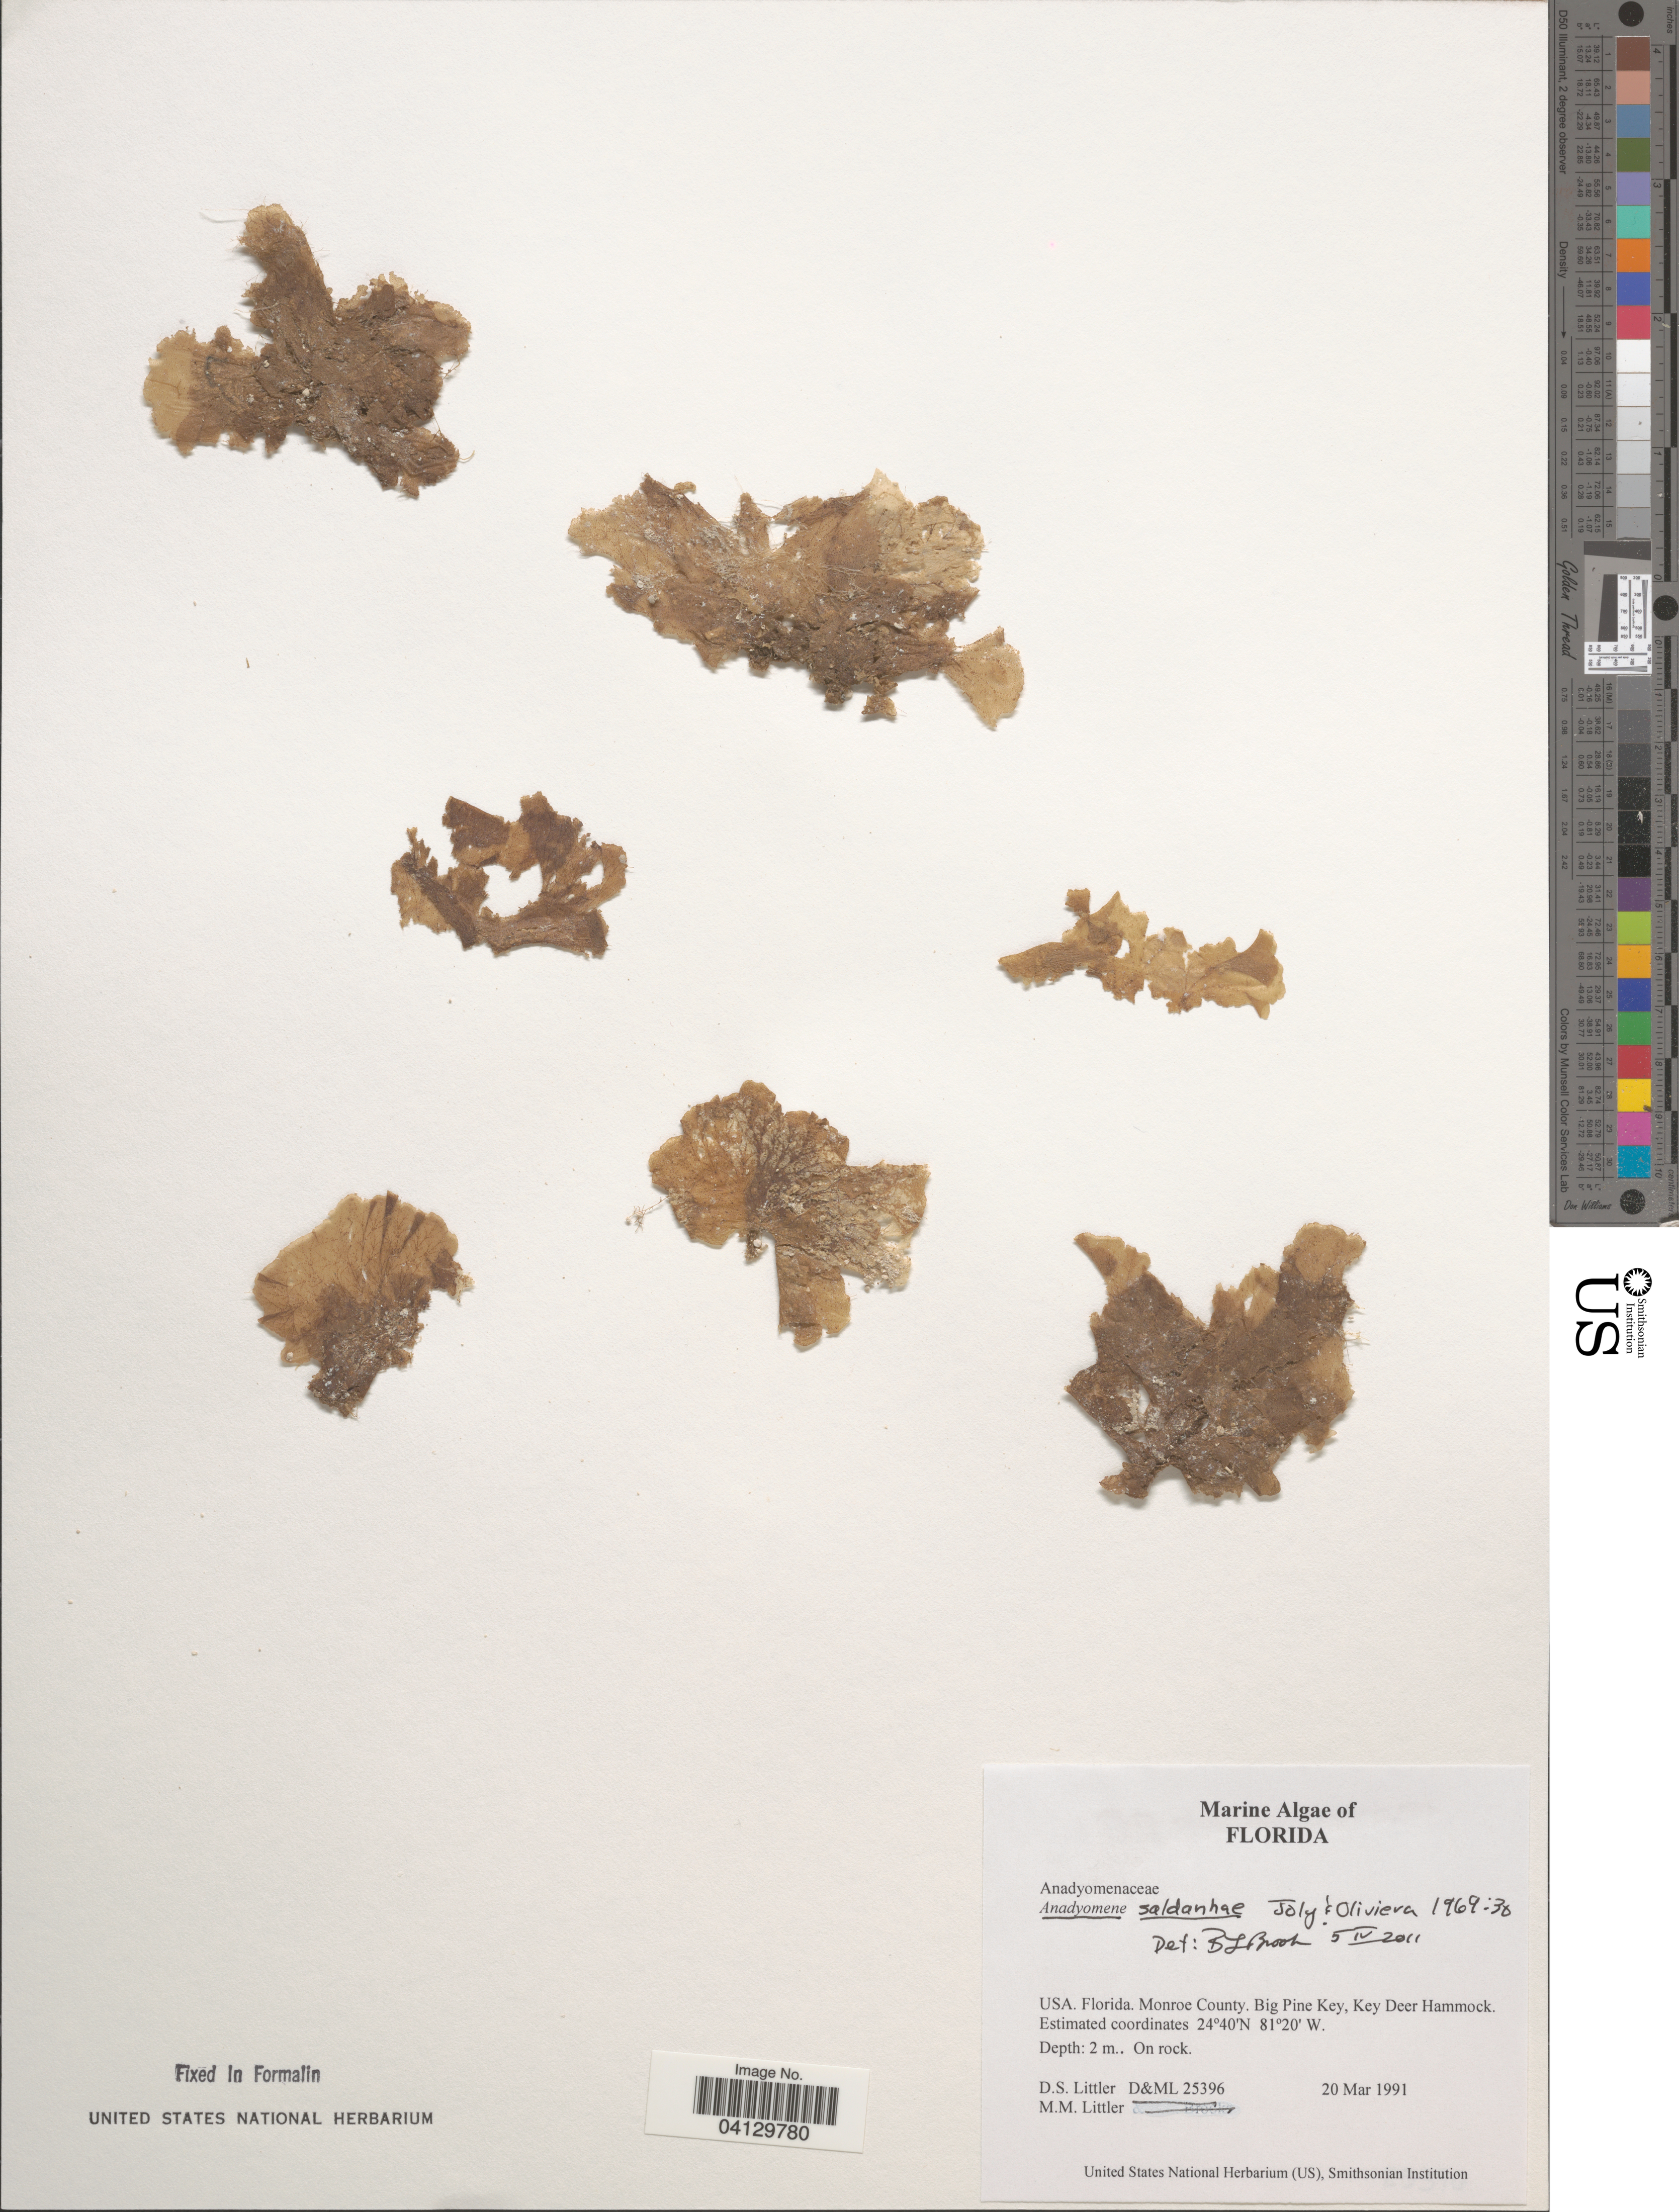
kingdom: Plantae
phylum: Chlorophyta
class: Ulvophyceae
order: Cladophorales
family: Anadyomenaceae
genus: Anadyomene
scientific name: Anadyomene saldanhae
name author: A.B. Joly & E.C. Oliveira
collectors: D. S. Littler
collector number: D&ML25396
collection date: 1991-03-20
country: United States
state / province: Florida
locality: Monroe County. Big Pine Key, Key Deer Hammock.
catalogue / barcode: US 329113